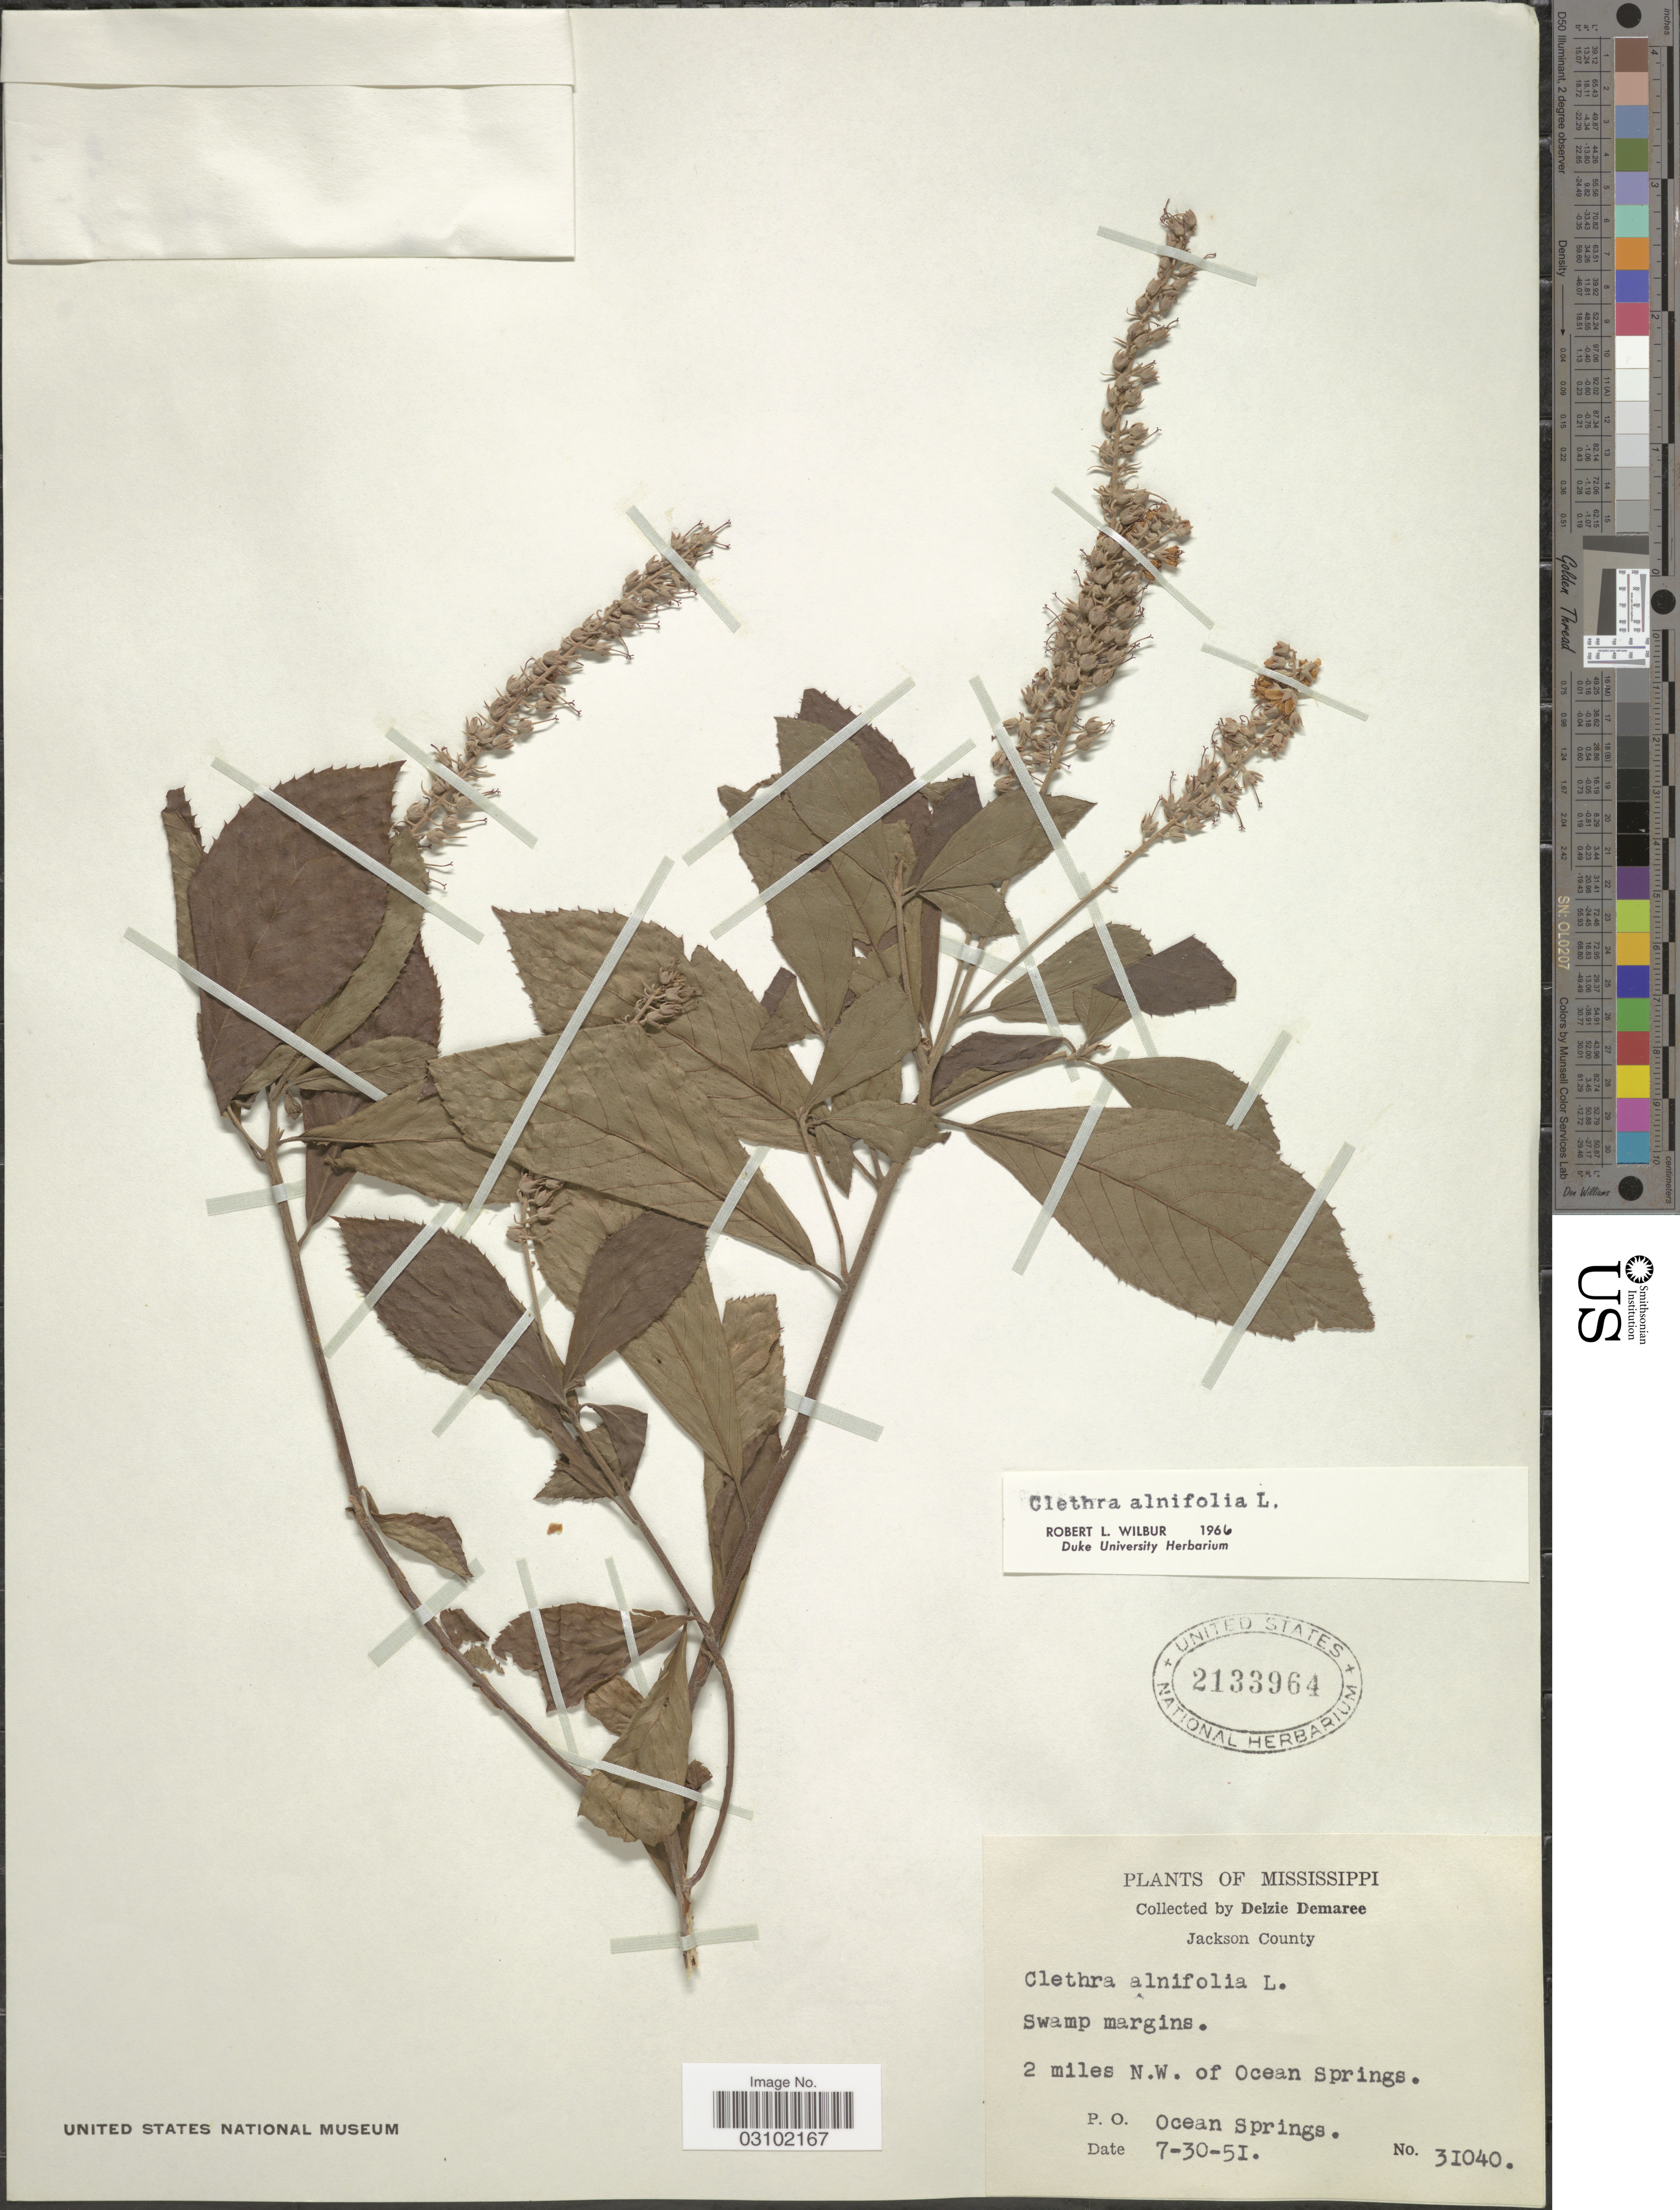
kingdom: Plantae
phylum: Tracheophyta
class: Magnoliopsida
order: Ericales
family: Clethraceae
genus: Clethra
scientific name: Clethra alnifolia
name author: L.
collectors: D. Demaree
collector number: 31040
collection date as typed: Transcribed d/m/y: 30/7/51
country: United States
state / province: Mississippi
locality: Jackson County, 2 miles N.W. of Ocean Springs, P.O. Ocean Springs.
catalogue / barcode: US 2133964